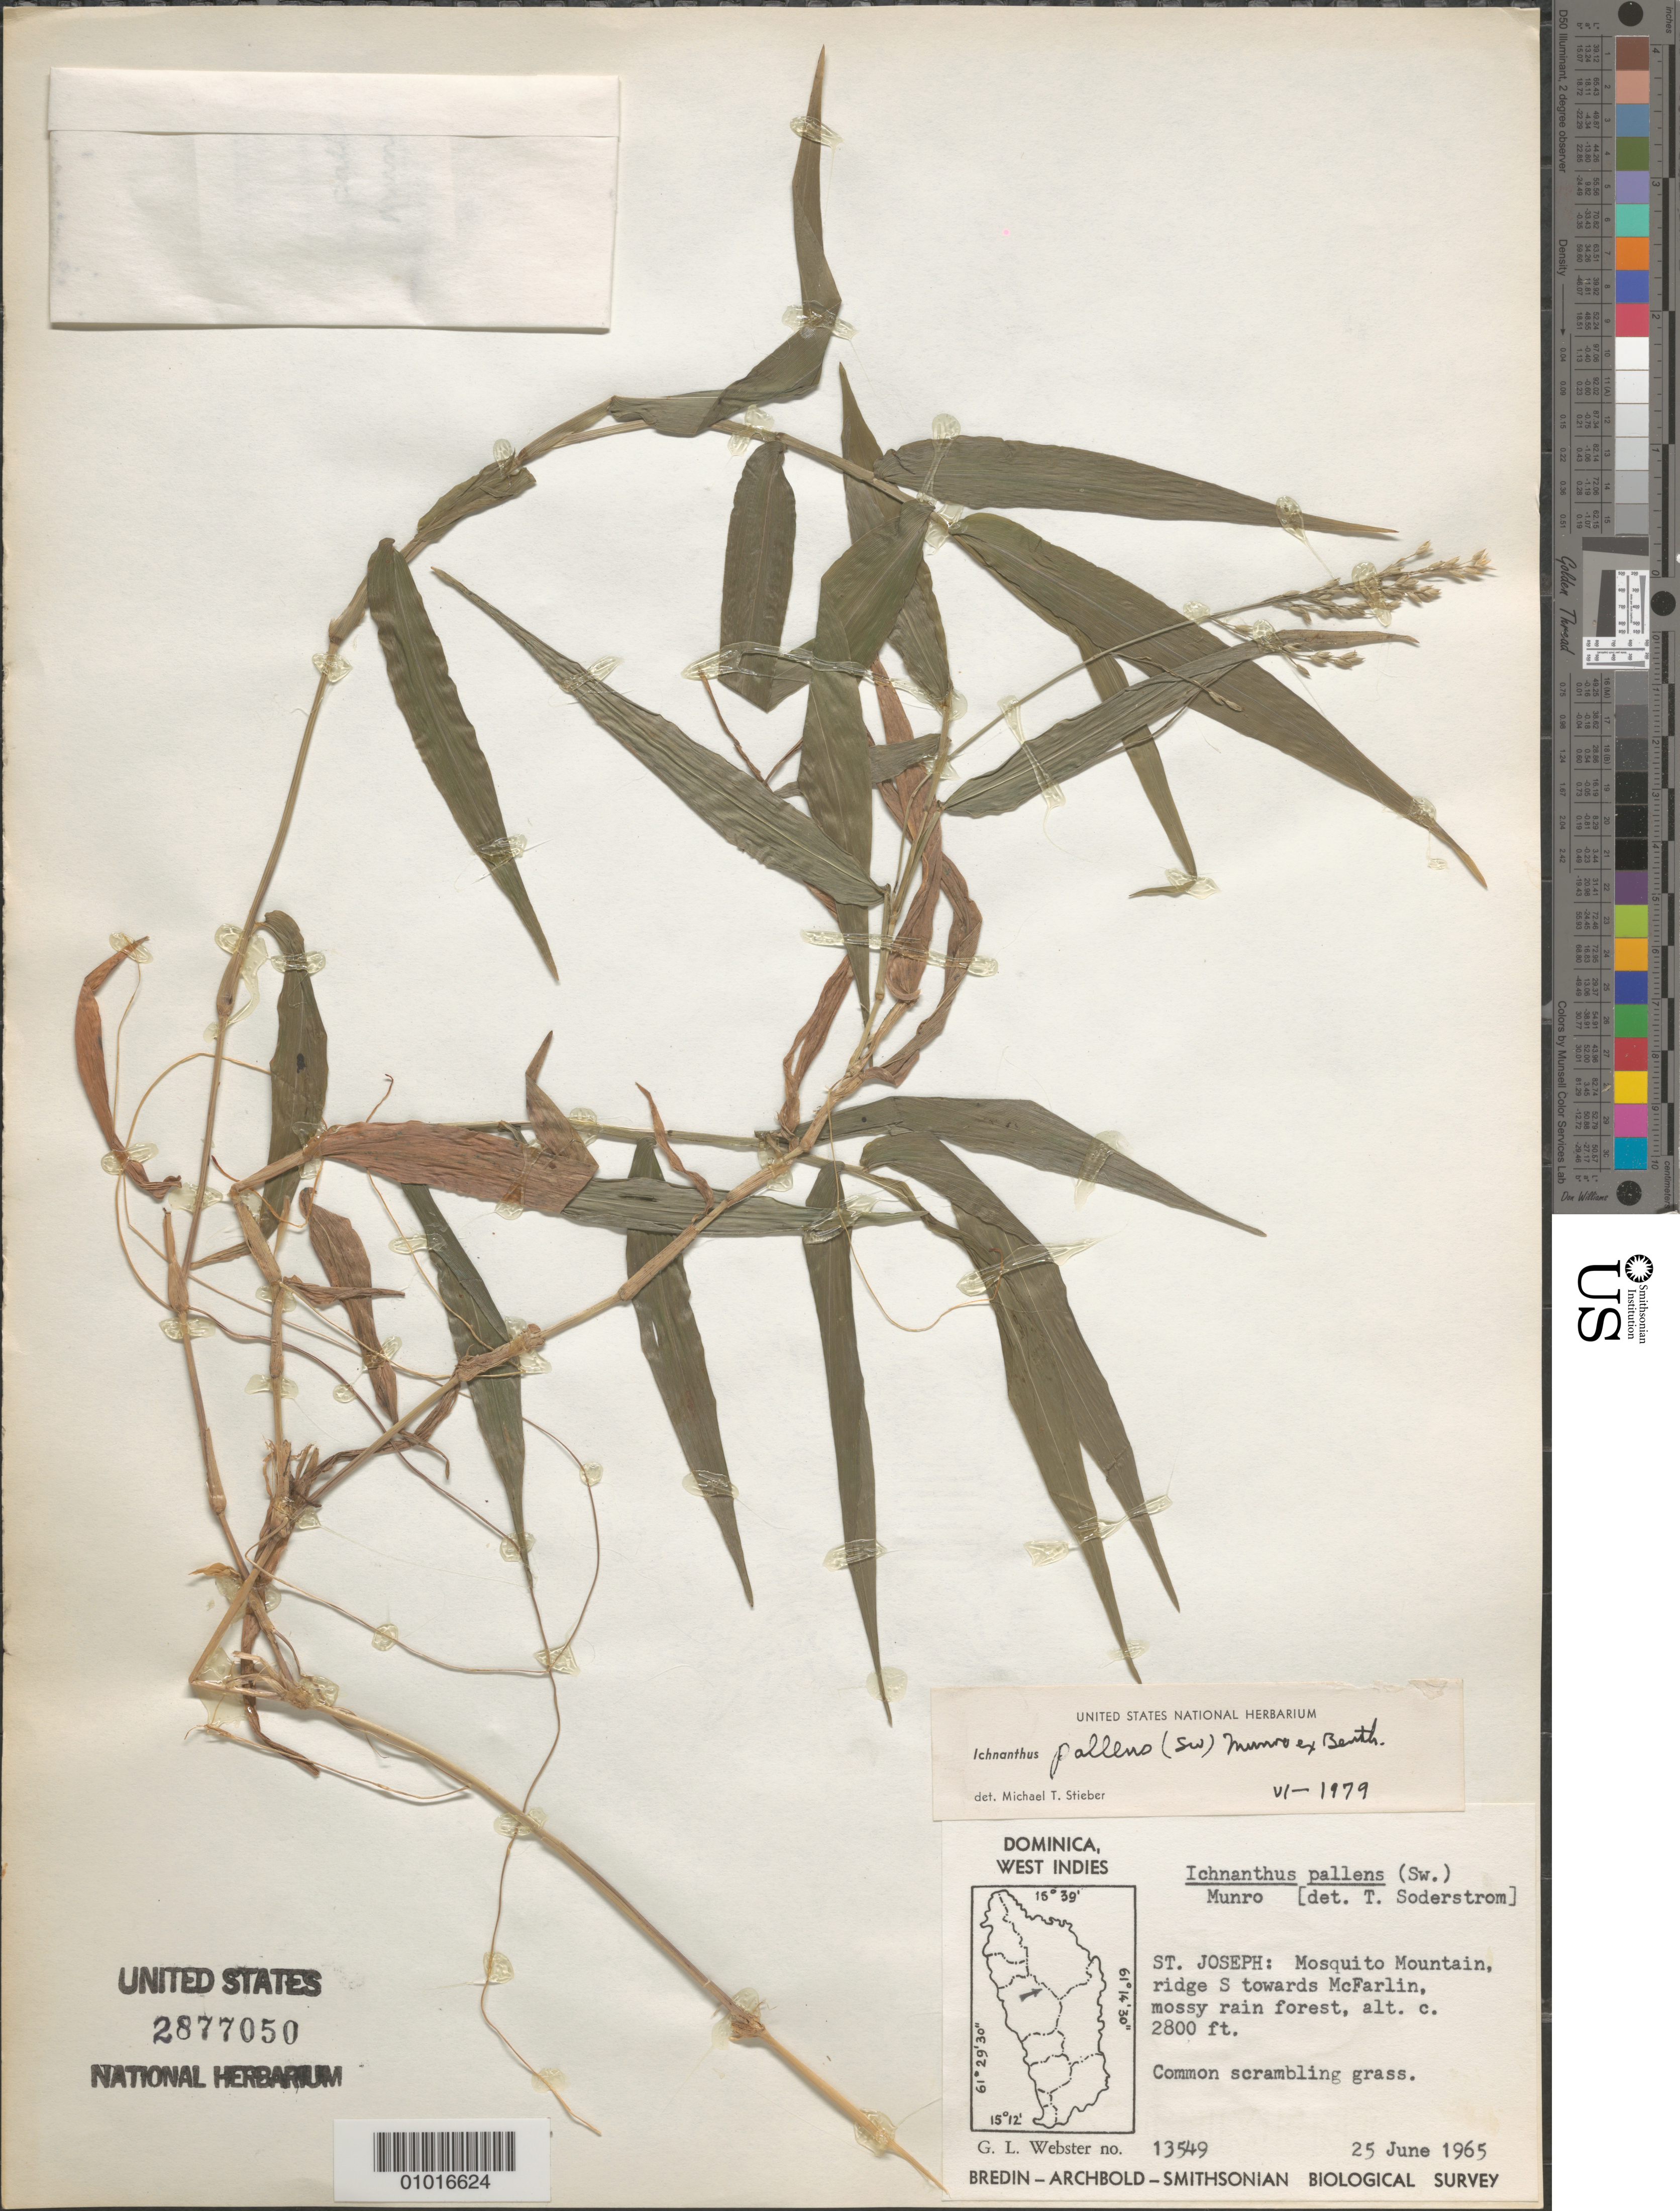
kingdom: Plantae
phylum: Tracheophyta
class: Liliopsida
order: Poales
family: Poaceae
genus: Ichnanthus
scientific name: Ichnanthus pallens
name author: (Sw.) Munro ex Benth.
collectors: G. L. Webster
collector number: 13549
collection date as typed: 25 Jun 1965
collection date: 1965-06-25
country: Dominica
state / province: St. Joseph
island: Dominica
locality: Mosquito Mountain, Ridge S towards McFarlin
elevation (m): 853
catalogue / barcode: US 2877050